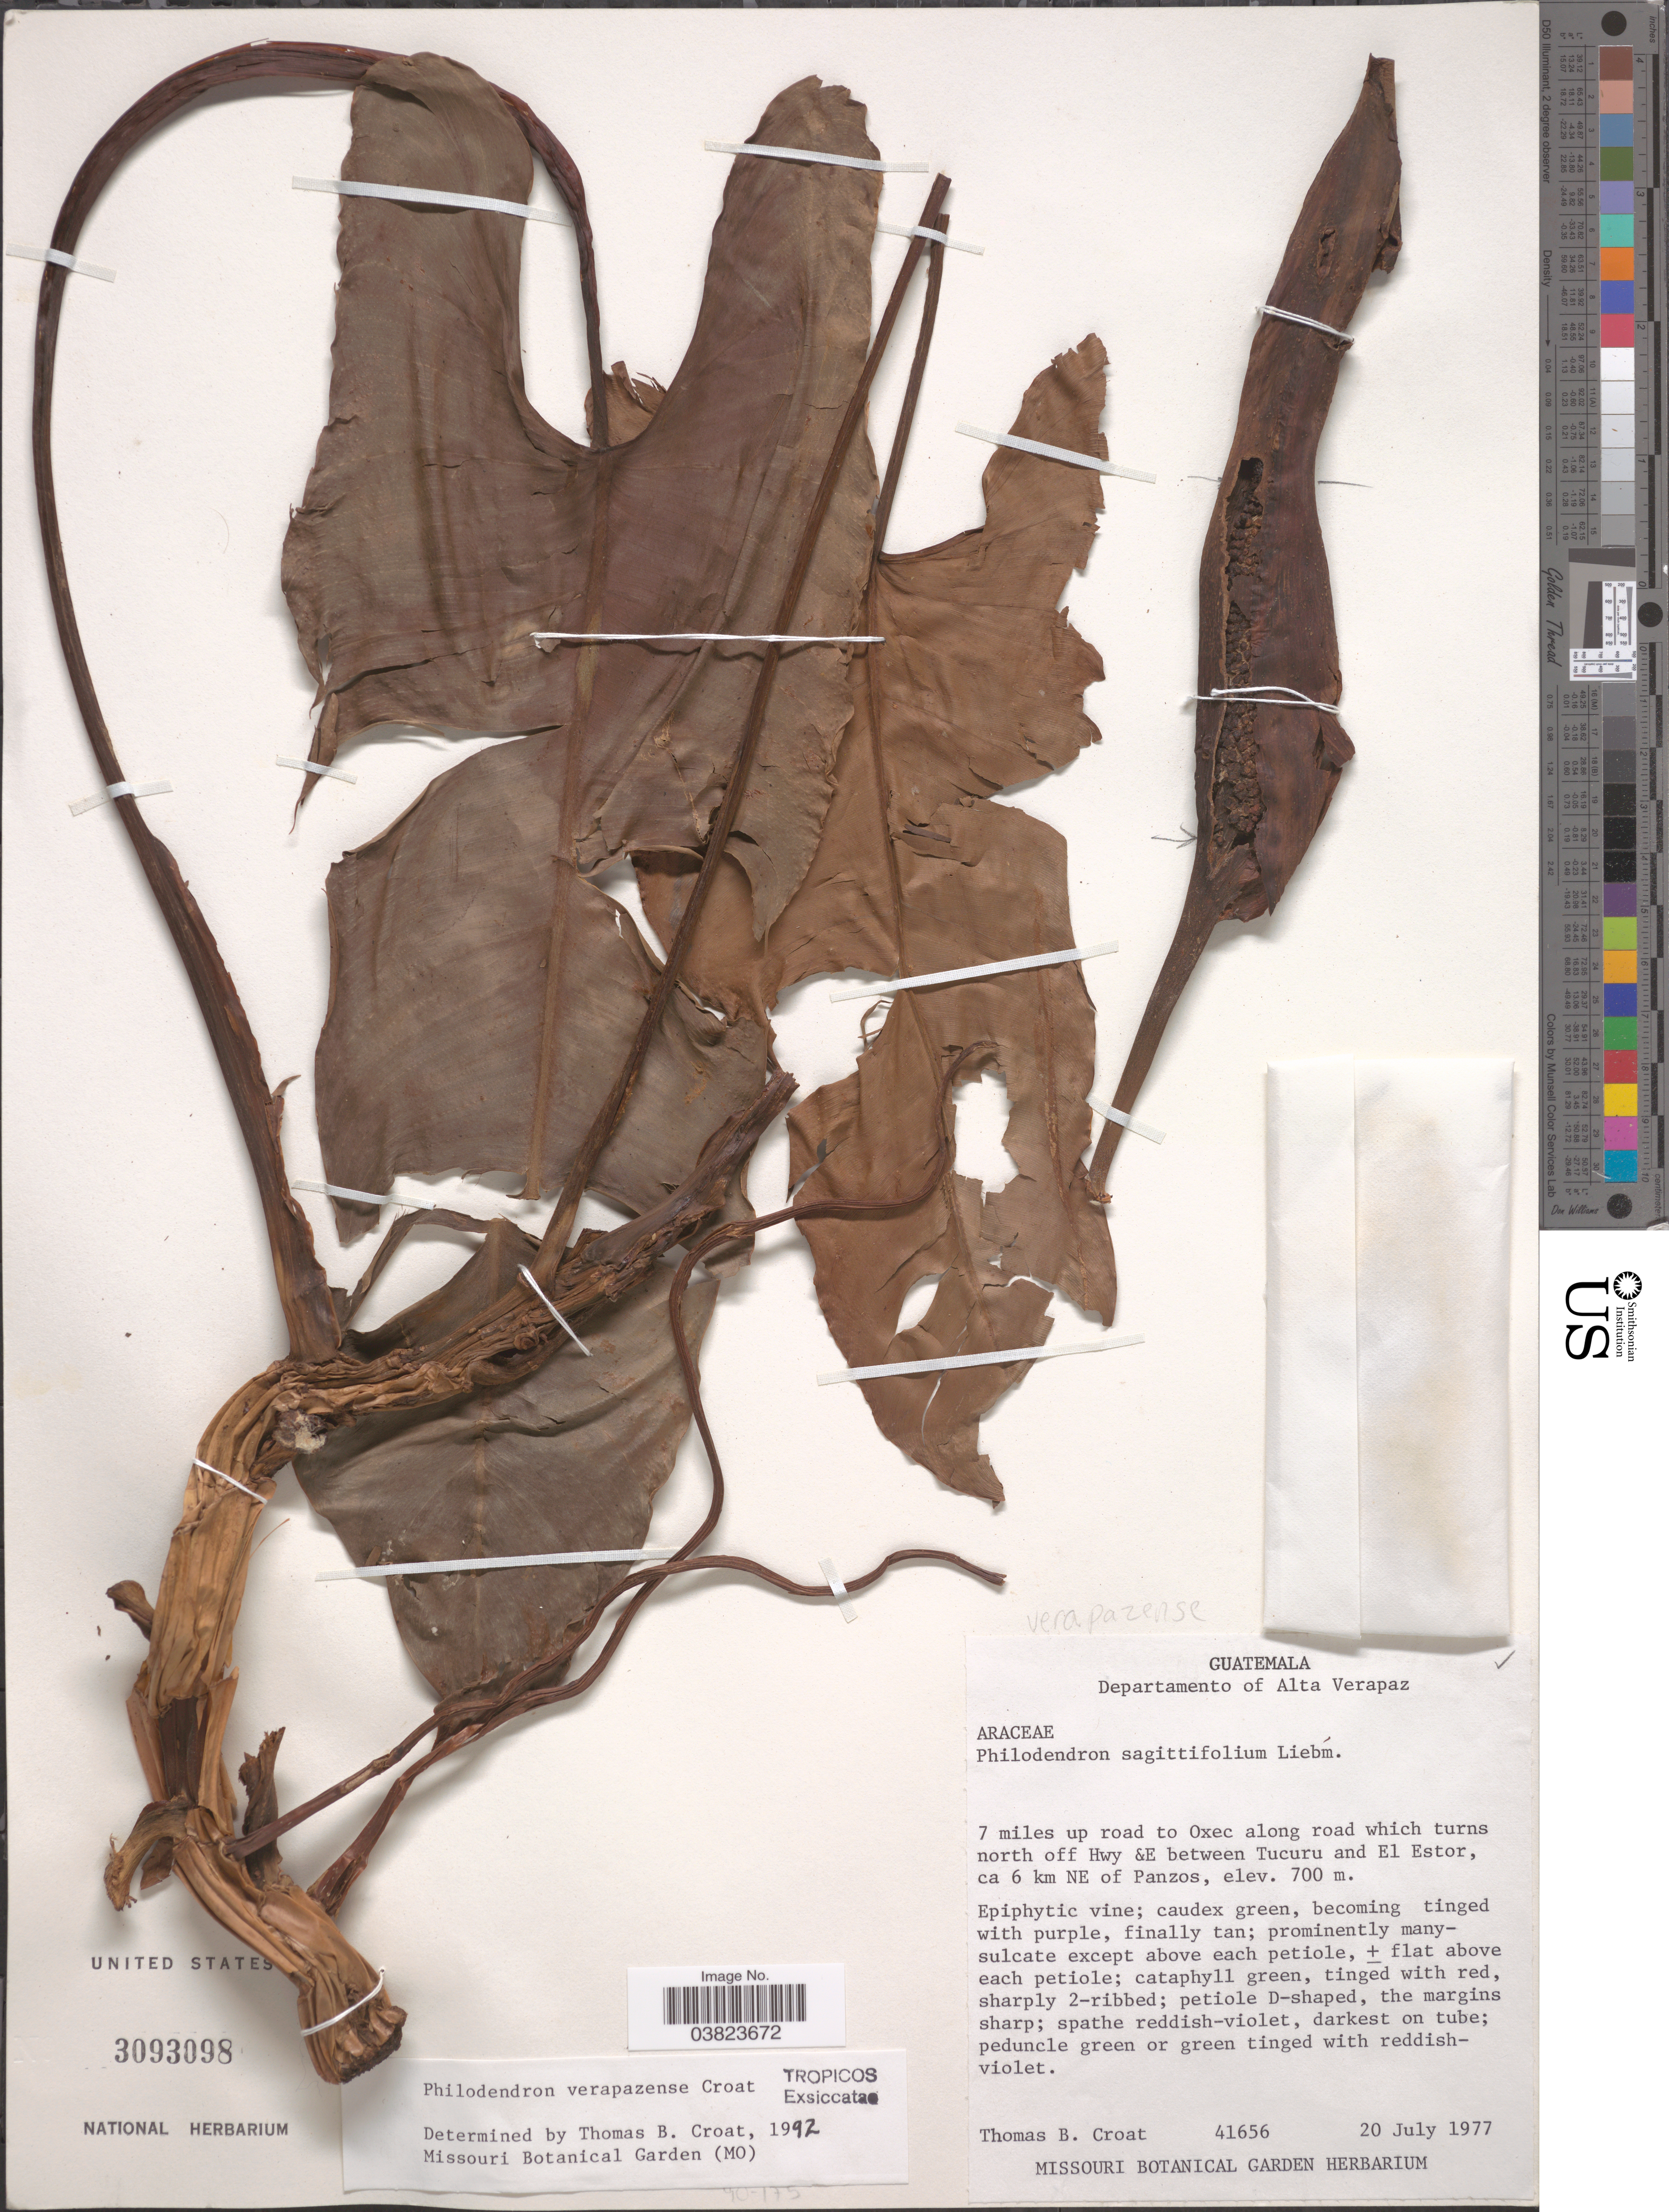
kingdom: Plantae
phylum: Tracheophyta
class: Liliopsida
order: Alismatales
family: Araceae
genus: Philodendron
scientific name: Philodendron verapazense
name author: Croat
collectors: T. B. Croat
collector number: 41656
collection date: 1977-07-20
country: Guatemala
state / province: Alta Verapaz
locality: Departamento of Alta Verapaz. 7 miles up road to Oxec along road which turns north off Hwy &E between Tucuru and El Estor, ca 6 km NE of Panzos.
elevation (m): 700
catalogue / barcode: US 3093098